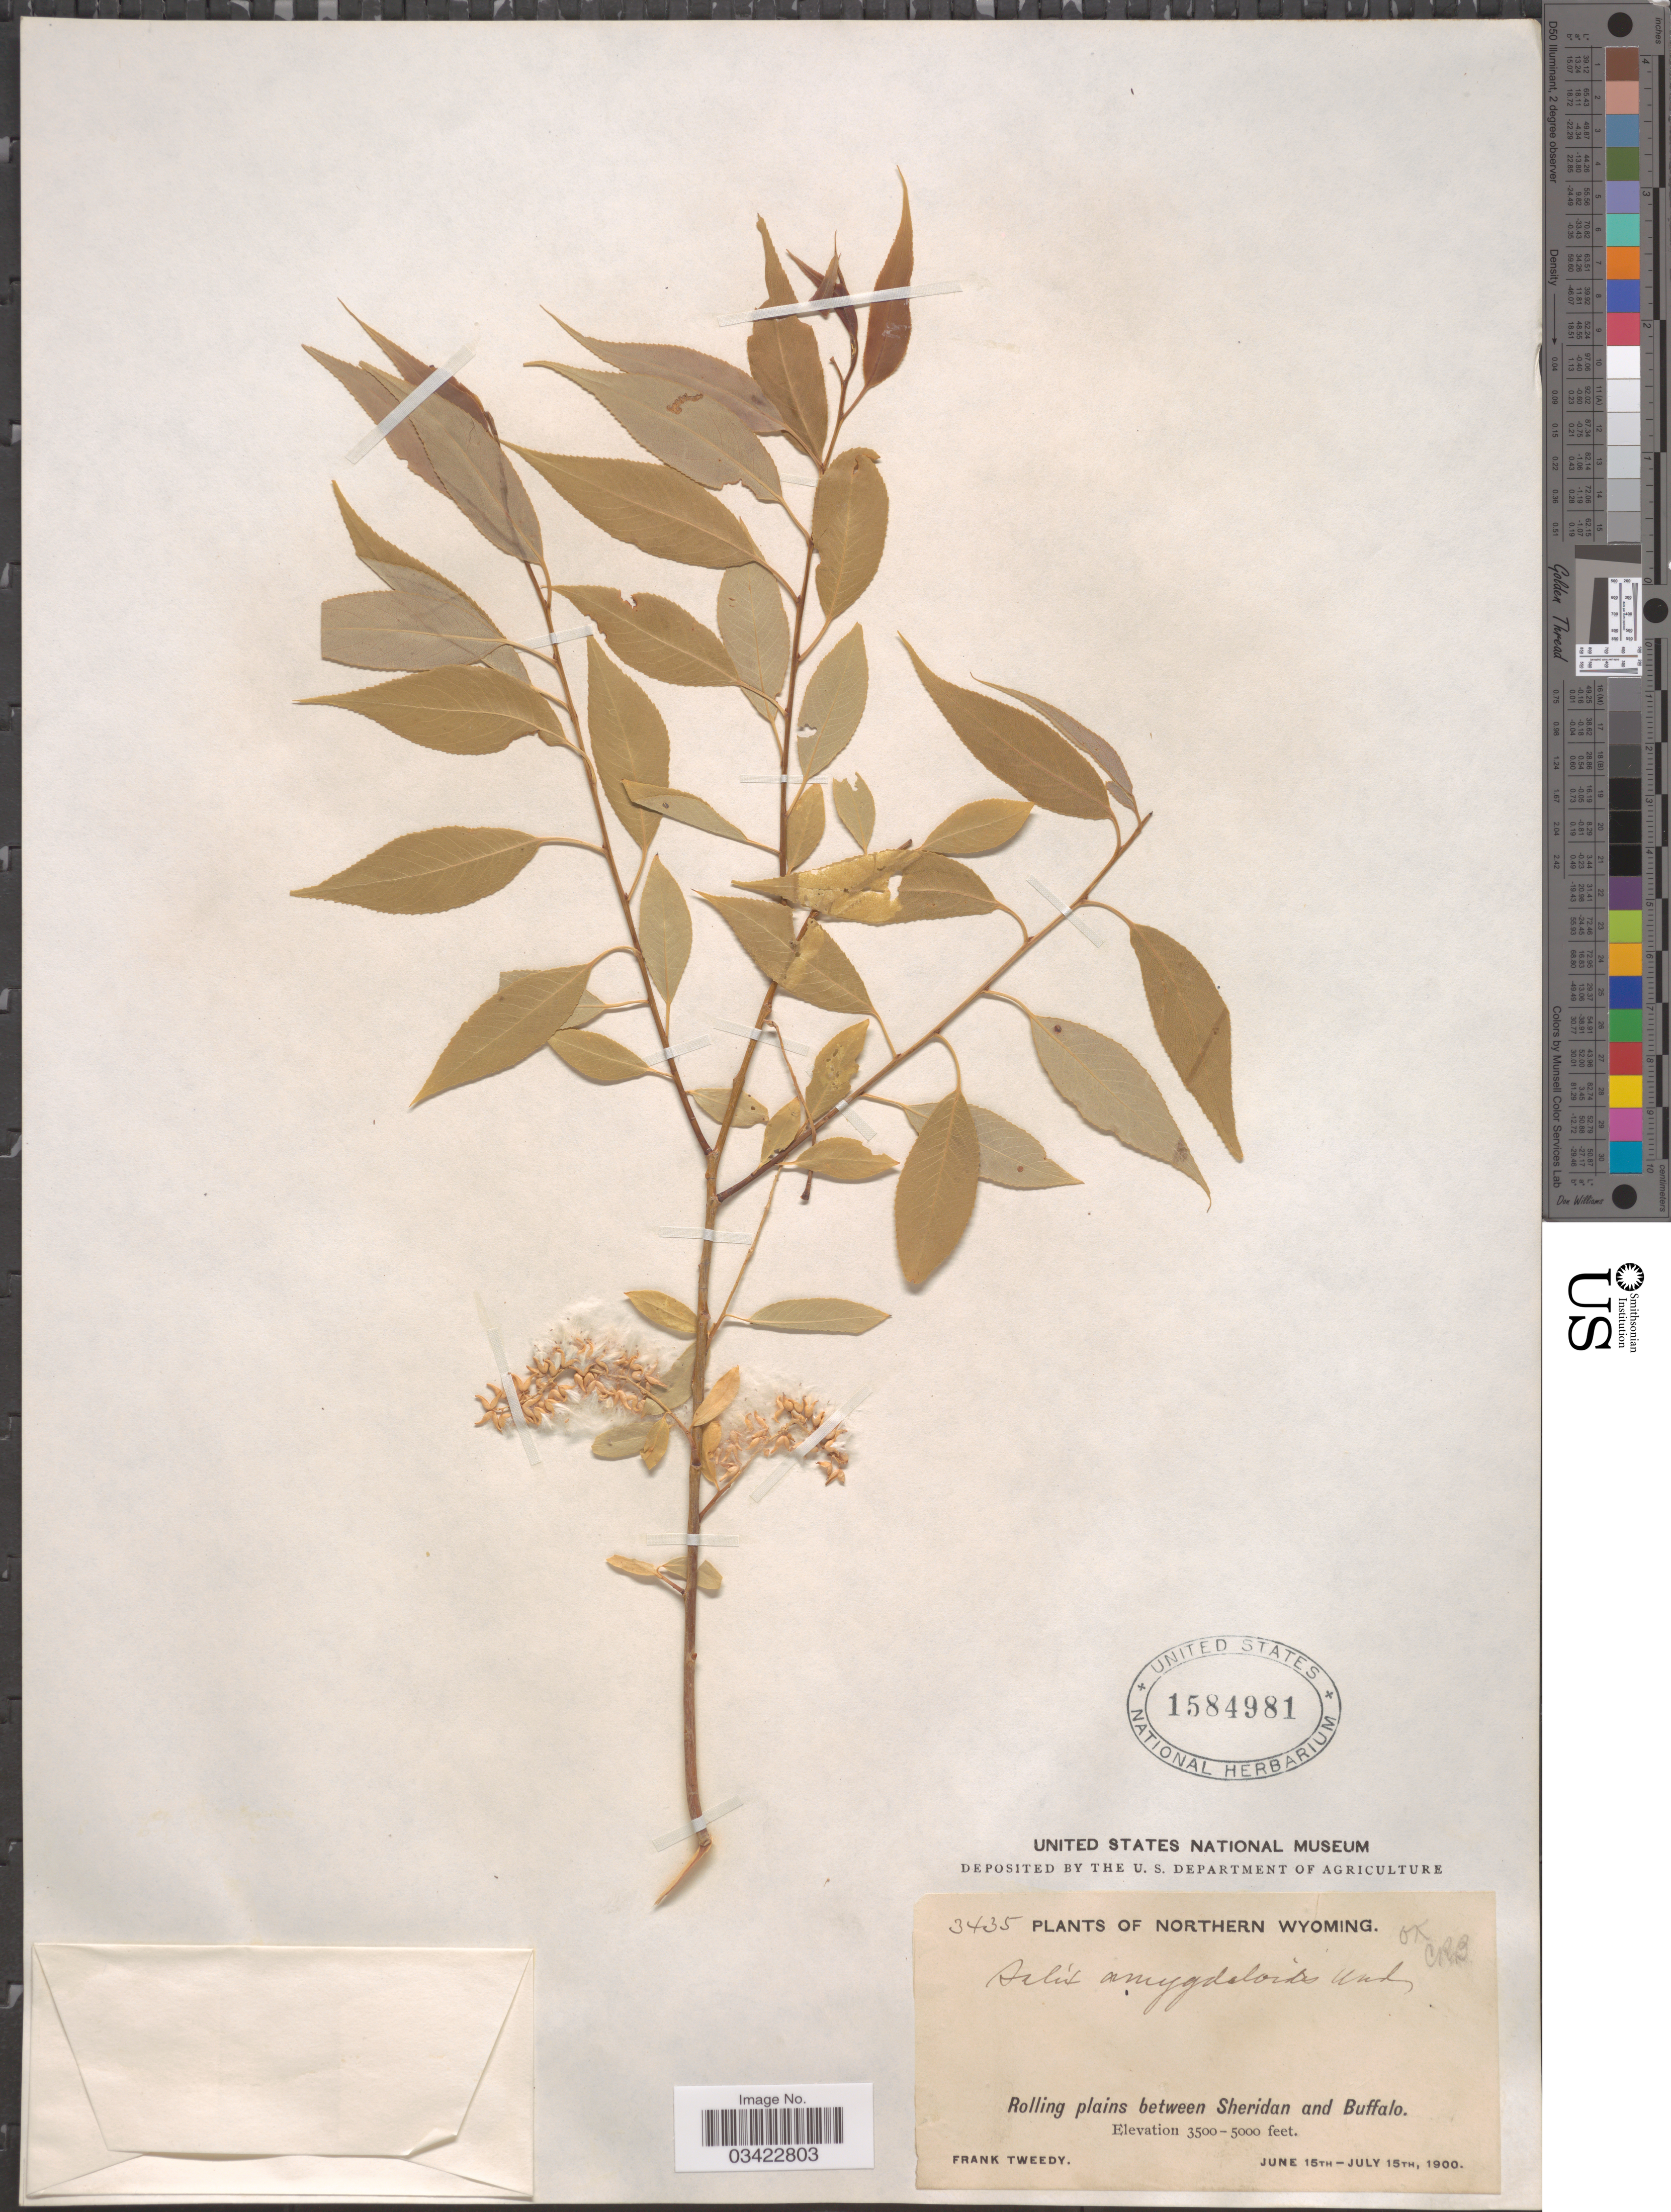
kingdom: Plantae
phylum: Tracheophyta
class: Magnoliopsida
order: Malpighiales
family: Salicaceae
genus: Salix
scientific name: Salix amygdaloides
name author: Andersson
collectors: F. Tweedy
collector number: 3435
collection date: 1900-06-15/1900-07-15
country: United States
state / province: Wyoming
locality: Northern Wyoming. Rolling plains between Sheridan and Buffalo.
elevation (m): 1067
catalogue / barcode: US 1584981